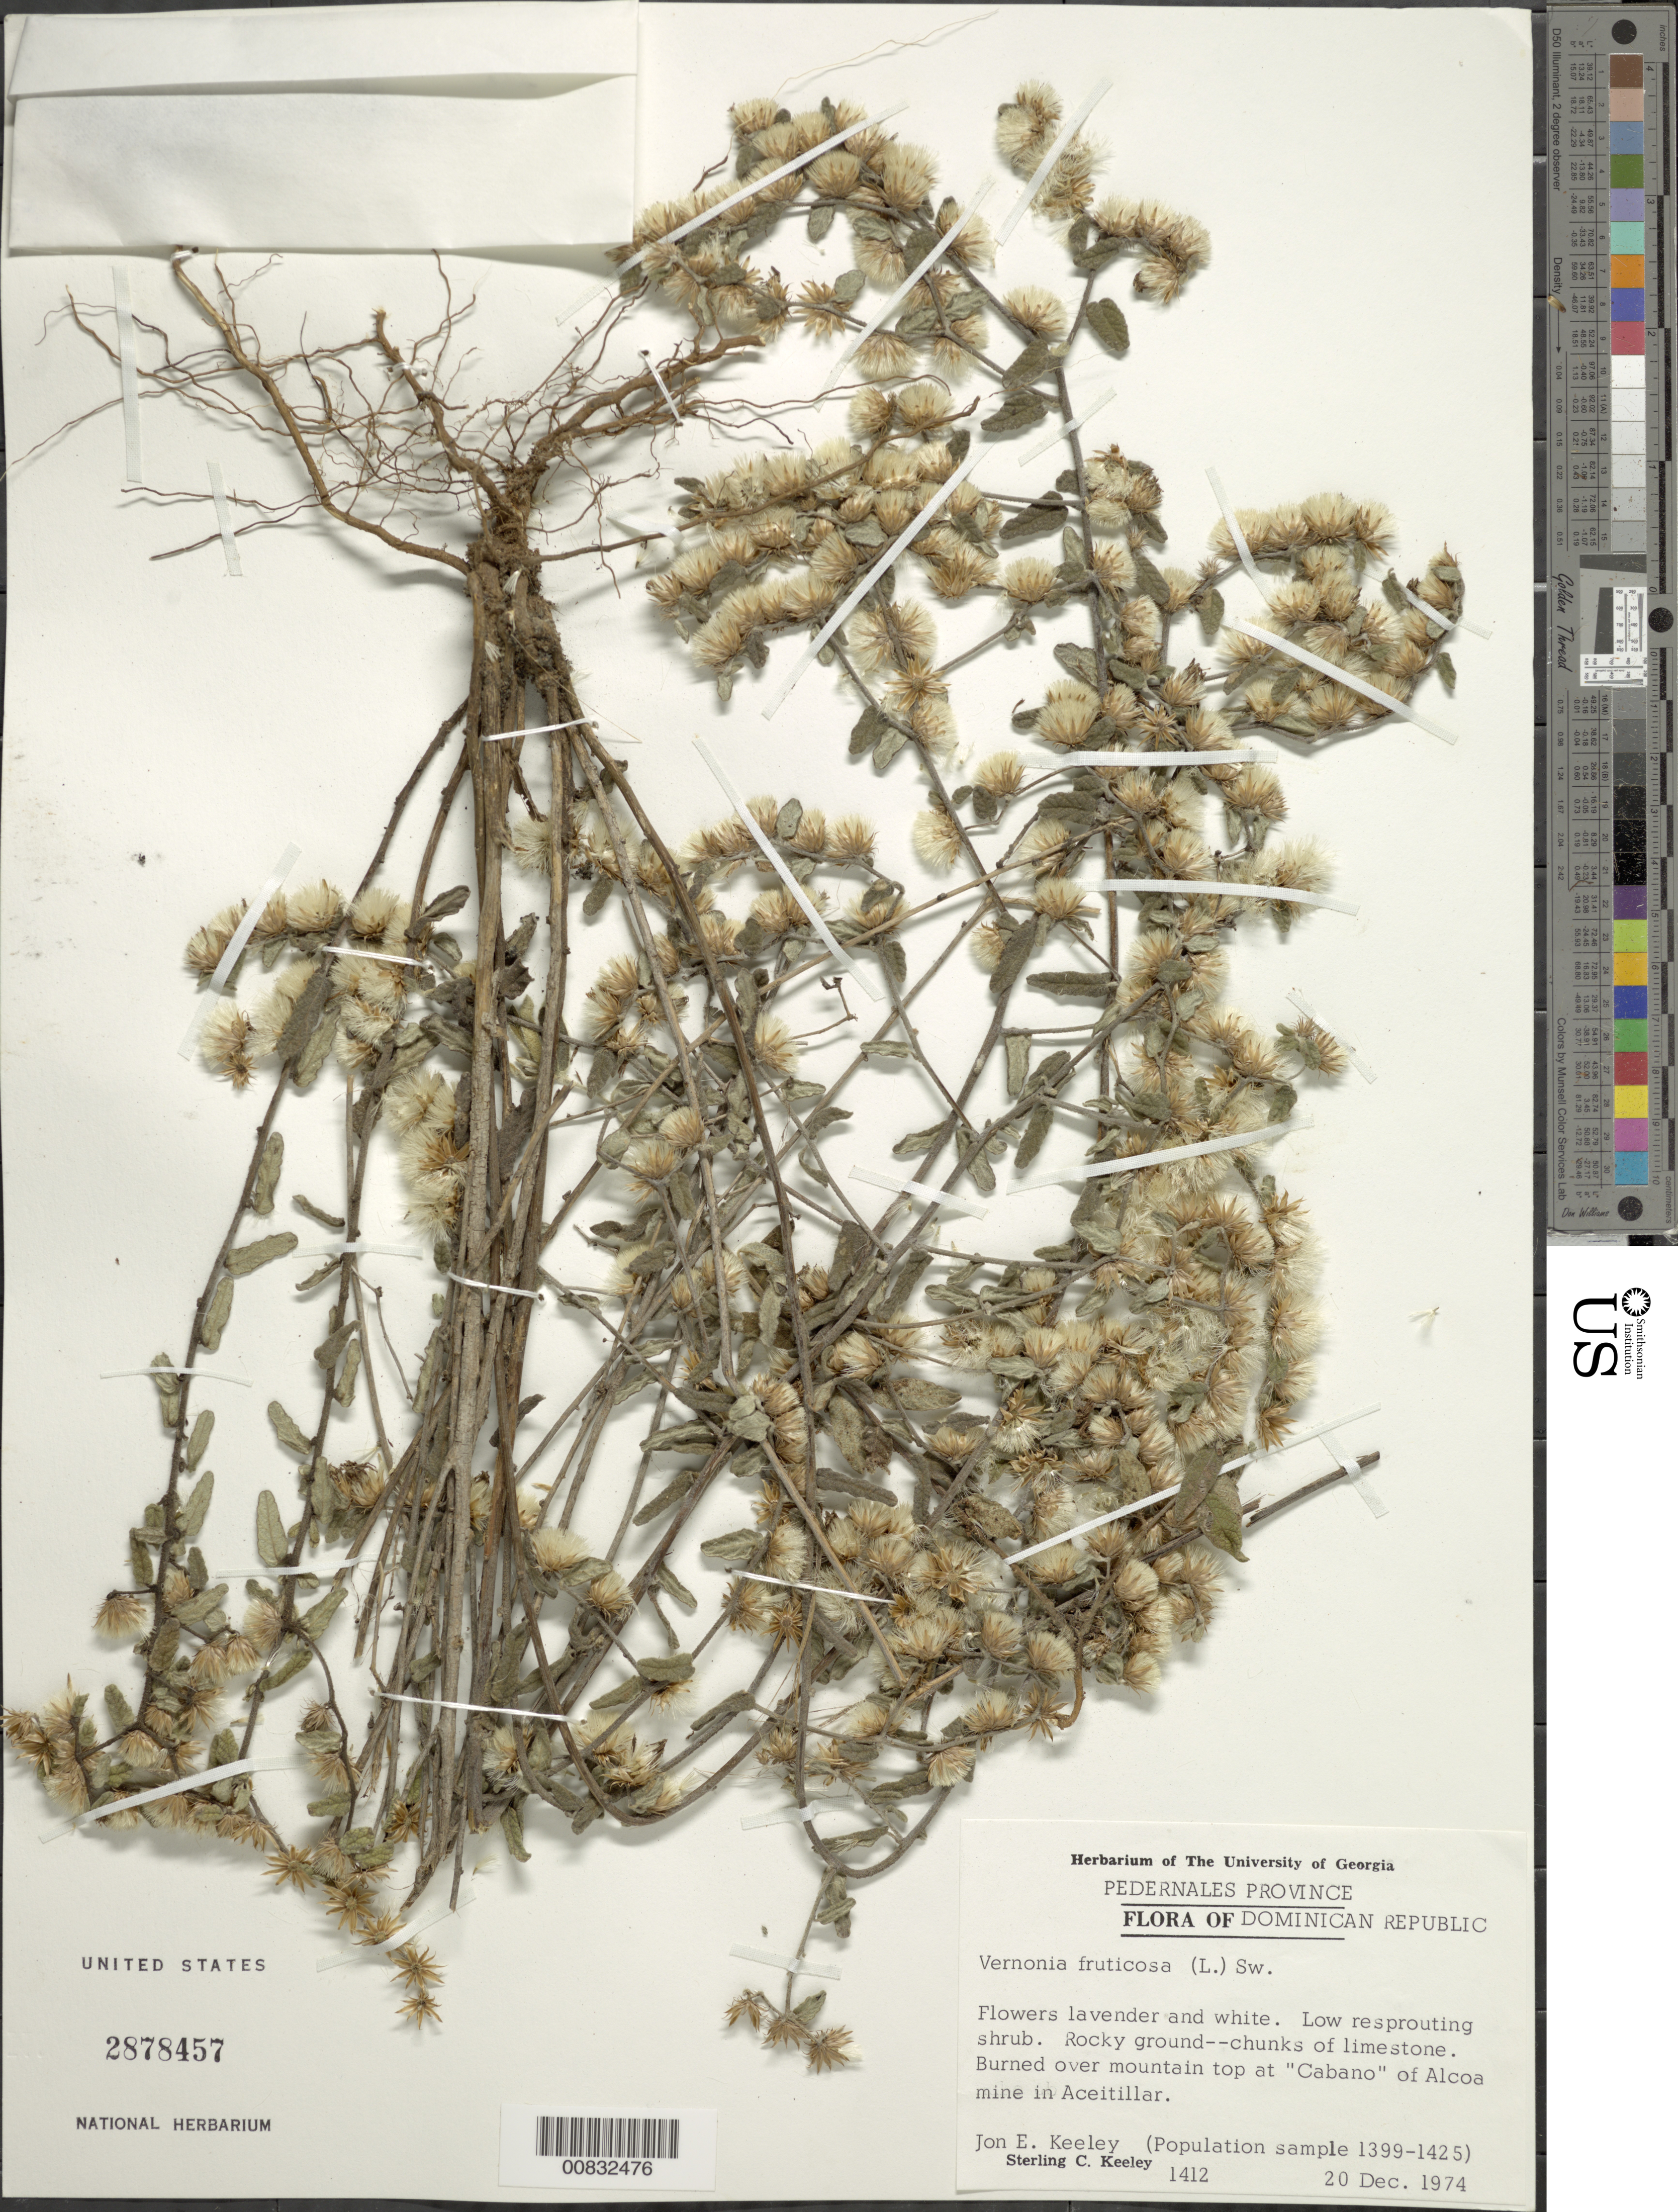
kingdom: Plantae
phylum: Tracheophyta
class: Magnoliopsida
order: Asterales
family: Asteraceae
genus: Lepidaploa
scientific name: Lepidaploa fruticosa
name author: (L.) H. Rob.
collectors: S. C. Keeley & J. E. Keeley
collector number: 1412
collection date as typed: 20 Dec 1974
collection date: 1974-12-20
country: Dominican Republic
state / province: Pedernales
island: Hispaniola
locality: "Cabano" of Alcoa mine in Aceitillar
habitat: Rocky ground - chunks of limestone - burned over mountain top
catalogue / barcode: US 2878457